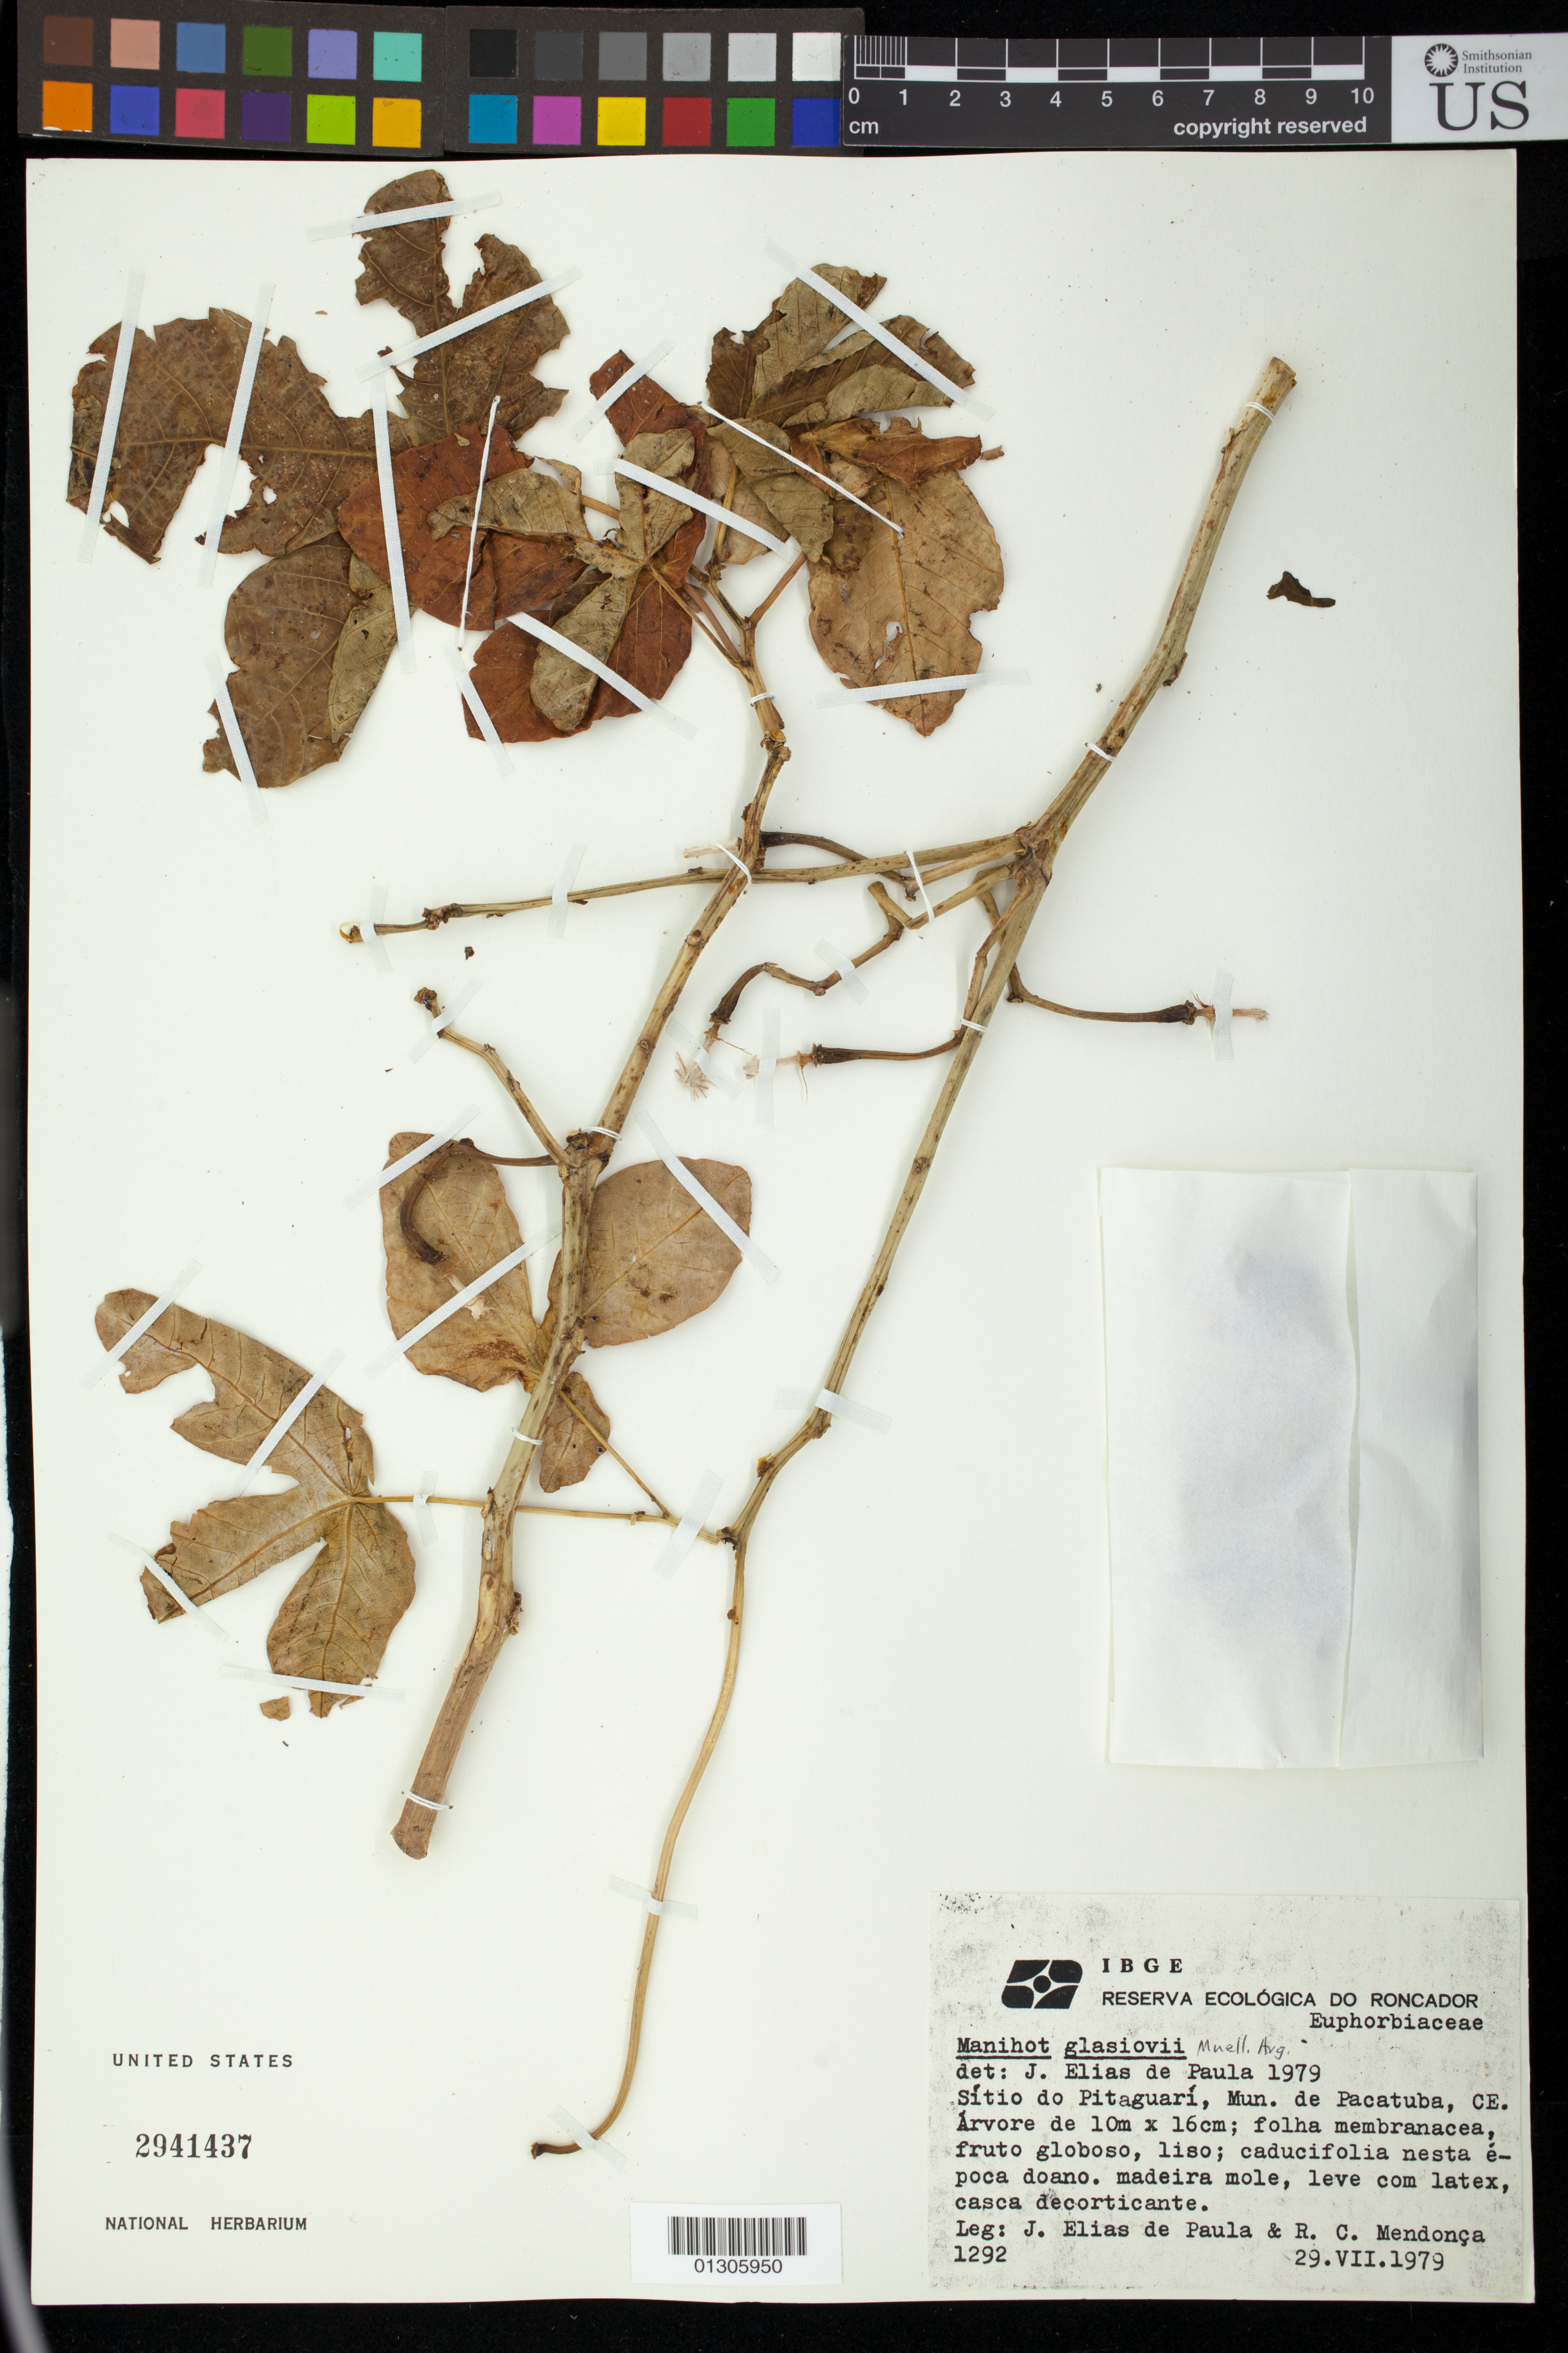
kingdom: Plantae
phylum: Tracheophyta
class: Magnoliopsida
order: Malpighiales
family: Euphorbiaceae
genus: Manihot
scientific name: Manihot esculenta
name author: Crantz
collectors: J. E. de Paula & R. C. Mendonça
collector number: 1292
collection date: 1979-07-29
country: Brazil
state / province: Ceara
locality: Sitio do Pitaguari, Mun. de Pacatuba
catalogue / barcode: US 2941437